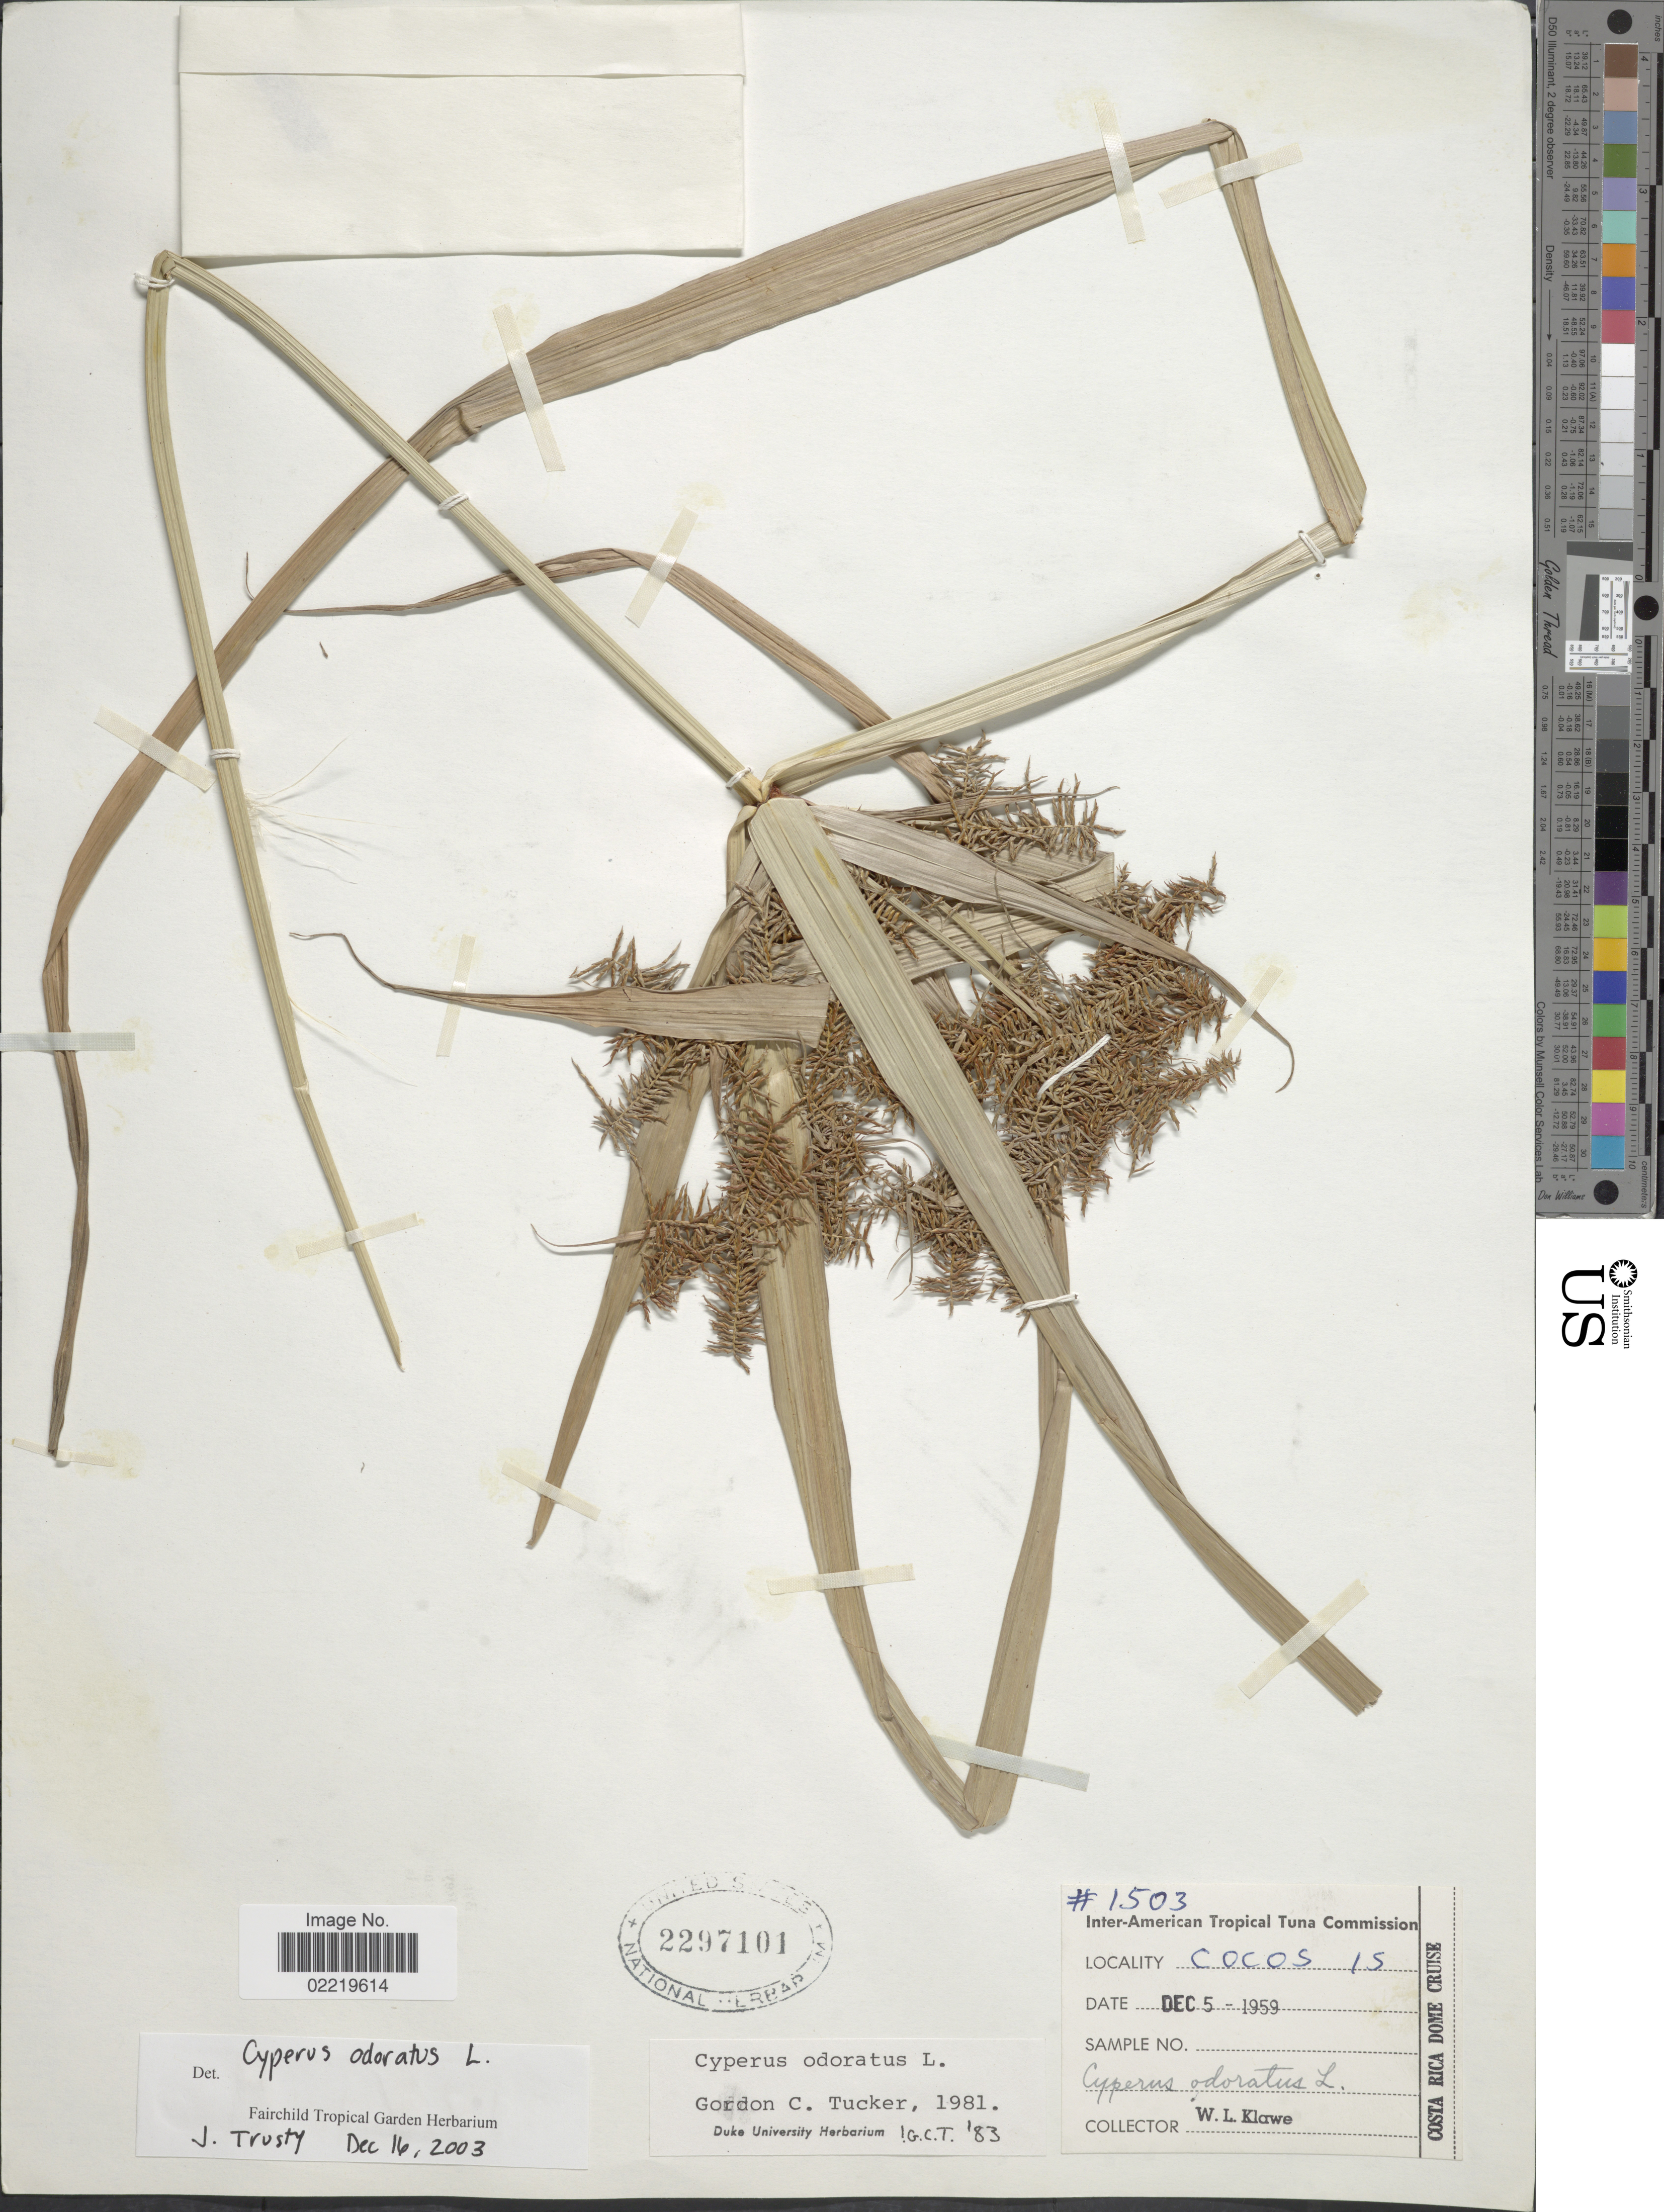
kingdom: Plantae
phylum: Tracheophyta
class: Liliopsida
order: Poales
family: Cyperaceae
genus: Cyperus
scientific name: Cyperus odoratus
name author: L.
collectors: W. Klawe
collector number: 1503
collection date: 1959-12-05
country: Australia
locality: Cocos Is.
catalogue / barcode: US 2297101